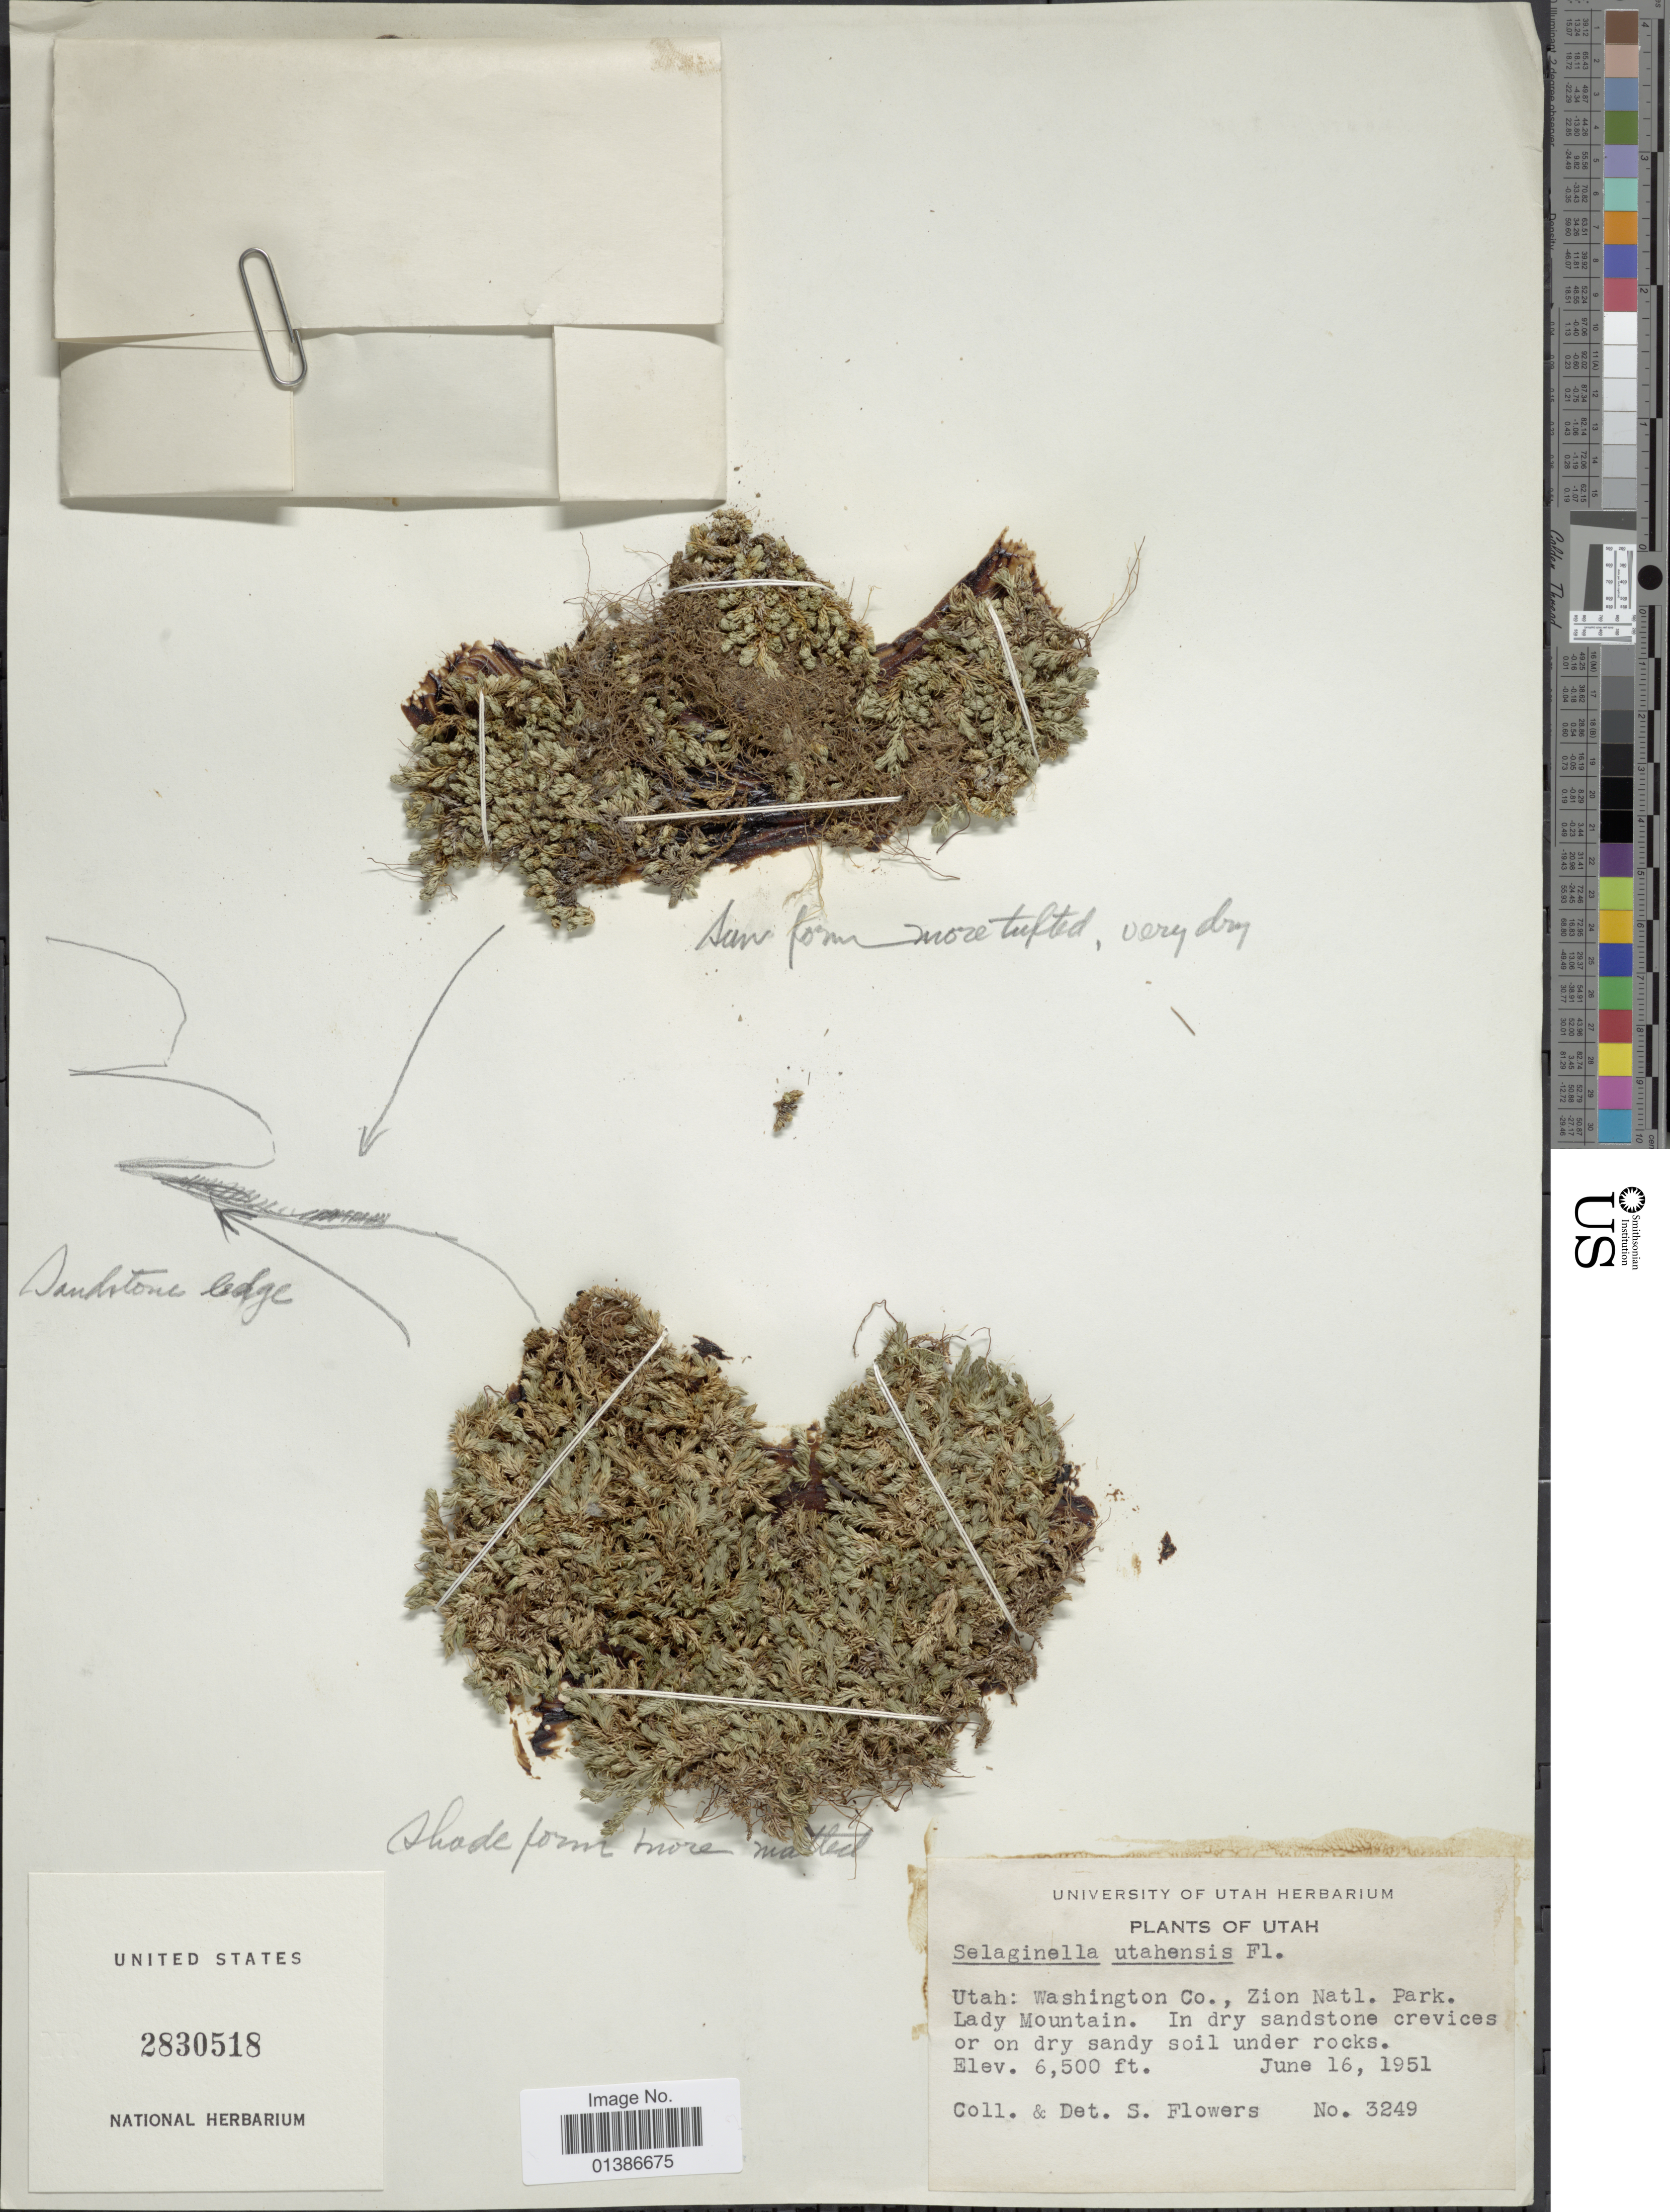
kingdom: Plantae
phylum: Tracheophyta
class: Lycopodiopsida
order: Selaginellales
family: Selaginellaceae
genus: Selaginella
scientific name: Selaginella utahensis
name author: Flowers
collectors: S. Flowers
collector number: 3249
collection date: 1951-06-16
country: United States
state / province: Utah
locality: Washington Co., Zion Natl. Park. Lady Mountain.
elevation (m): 1981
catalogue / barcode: US 2830518